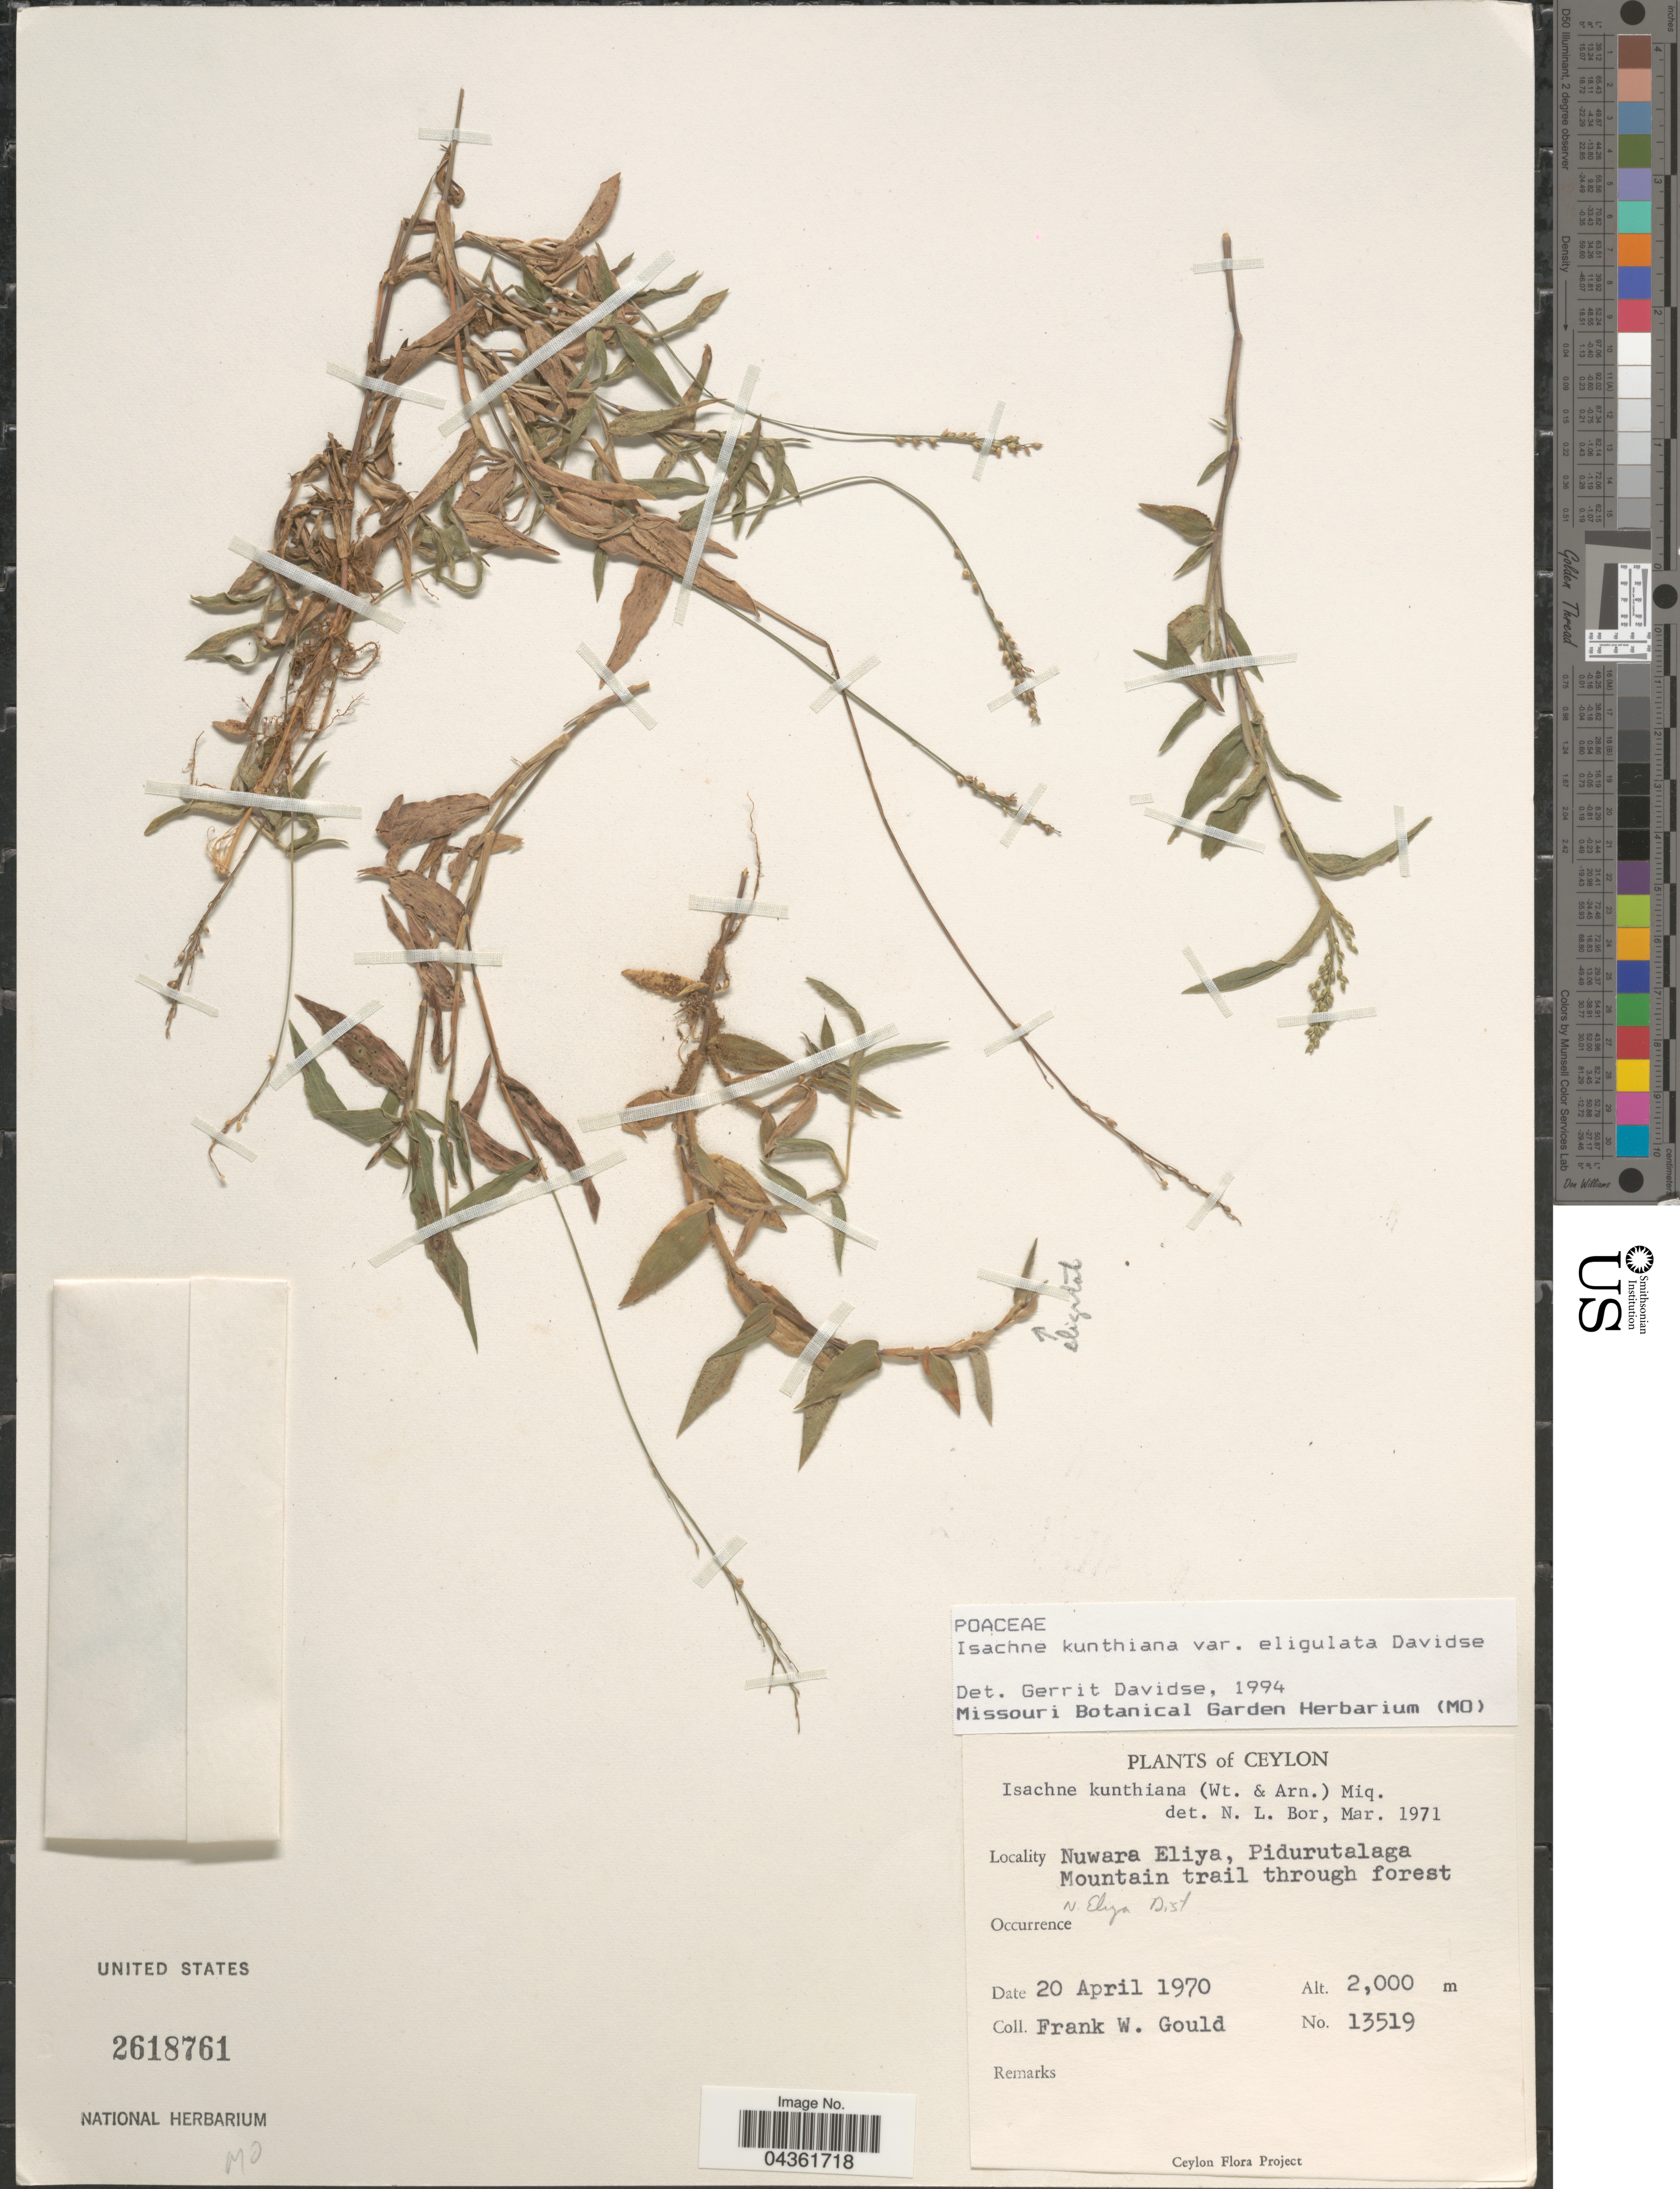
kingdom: Plantae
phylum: Tracheophyta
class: Liliopsida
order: Poales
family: Poaceae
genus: Isachne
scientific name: Isachne kunthiana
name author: (Wight & Arn. ex Steud.) Miq.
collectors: F. W. Gould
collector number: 13519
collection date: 1970-04-20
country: Sri Lanka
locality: Ceylon. Nuwara Eliya, Pidurutalaga Mountain trail through forest. N. Eliya Dist.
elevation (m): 2000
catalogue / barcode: US 2618761